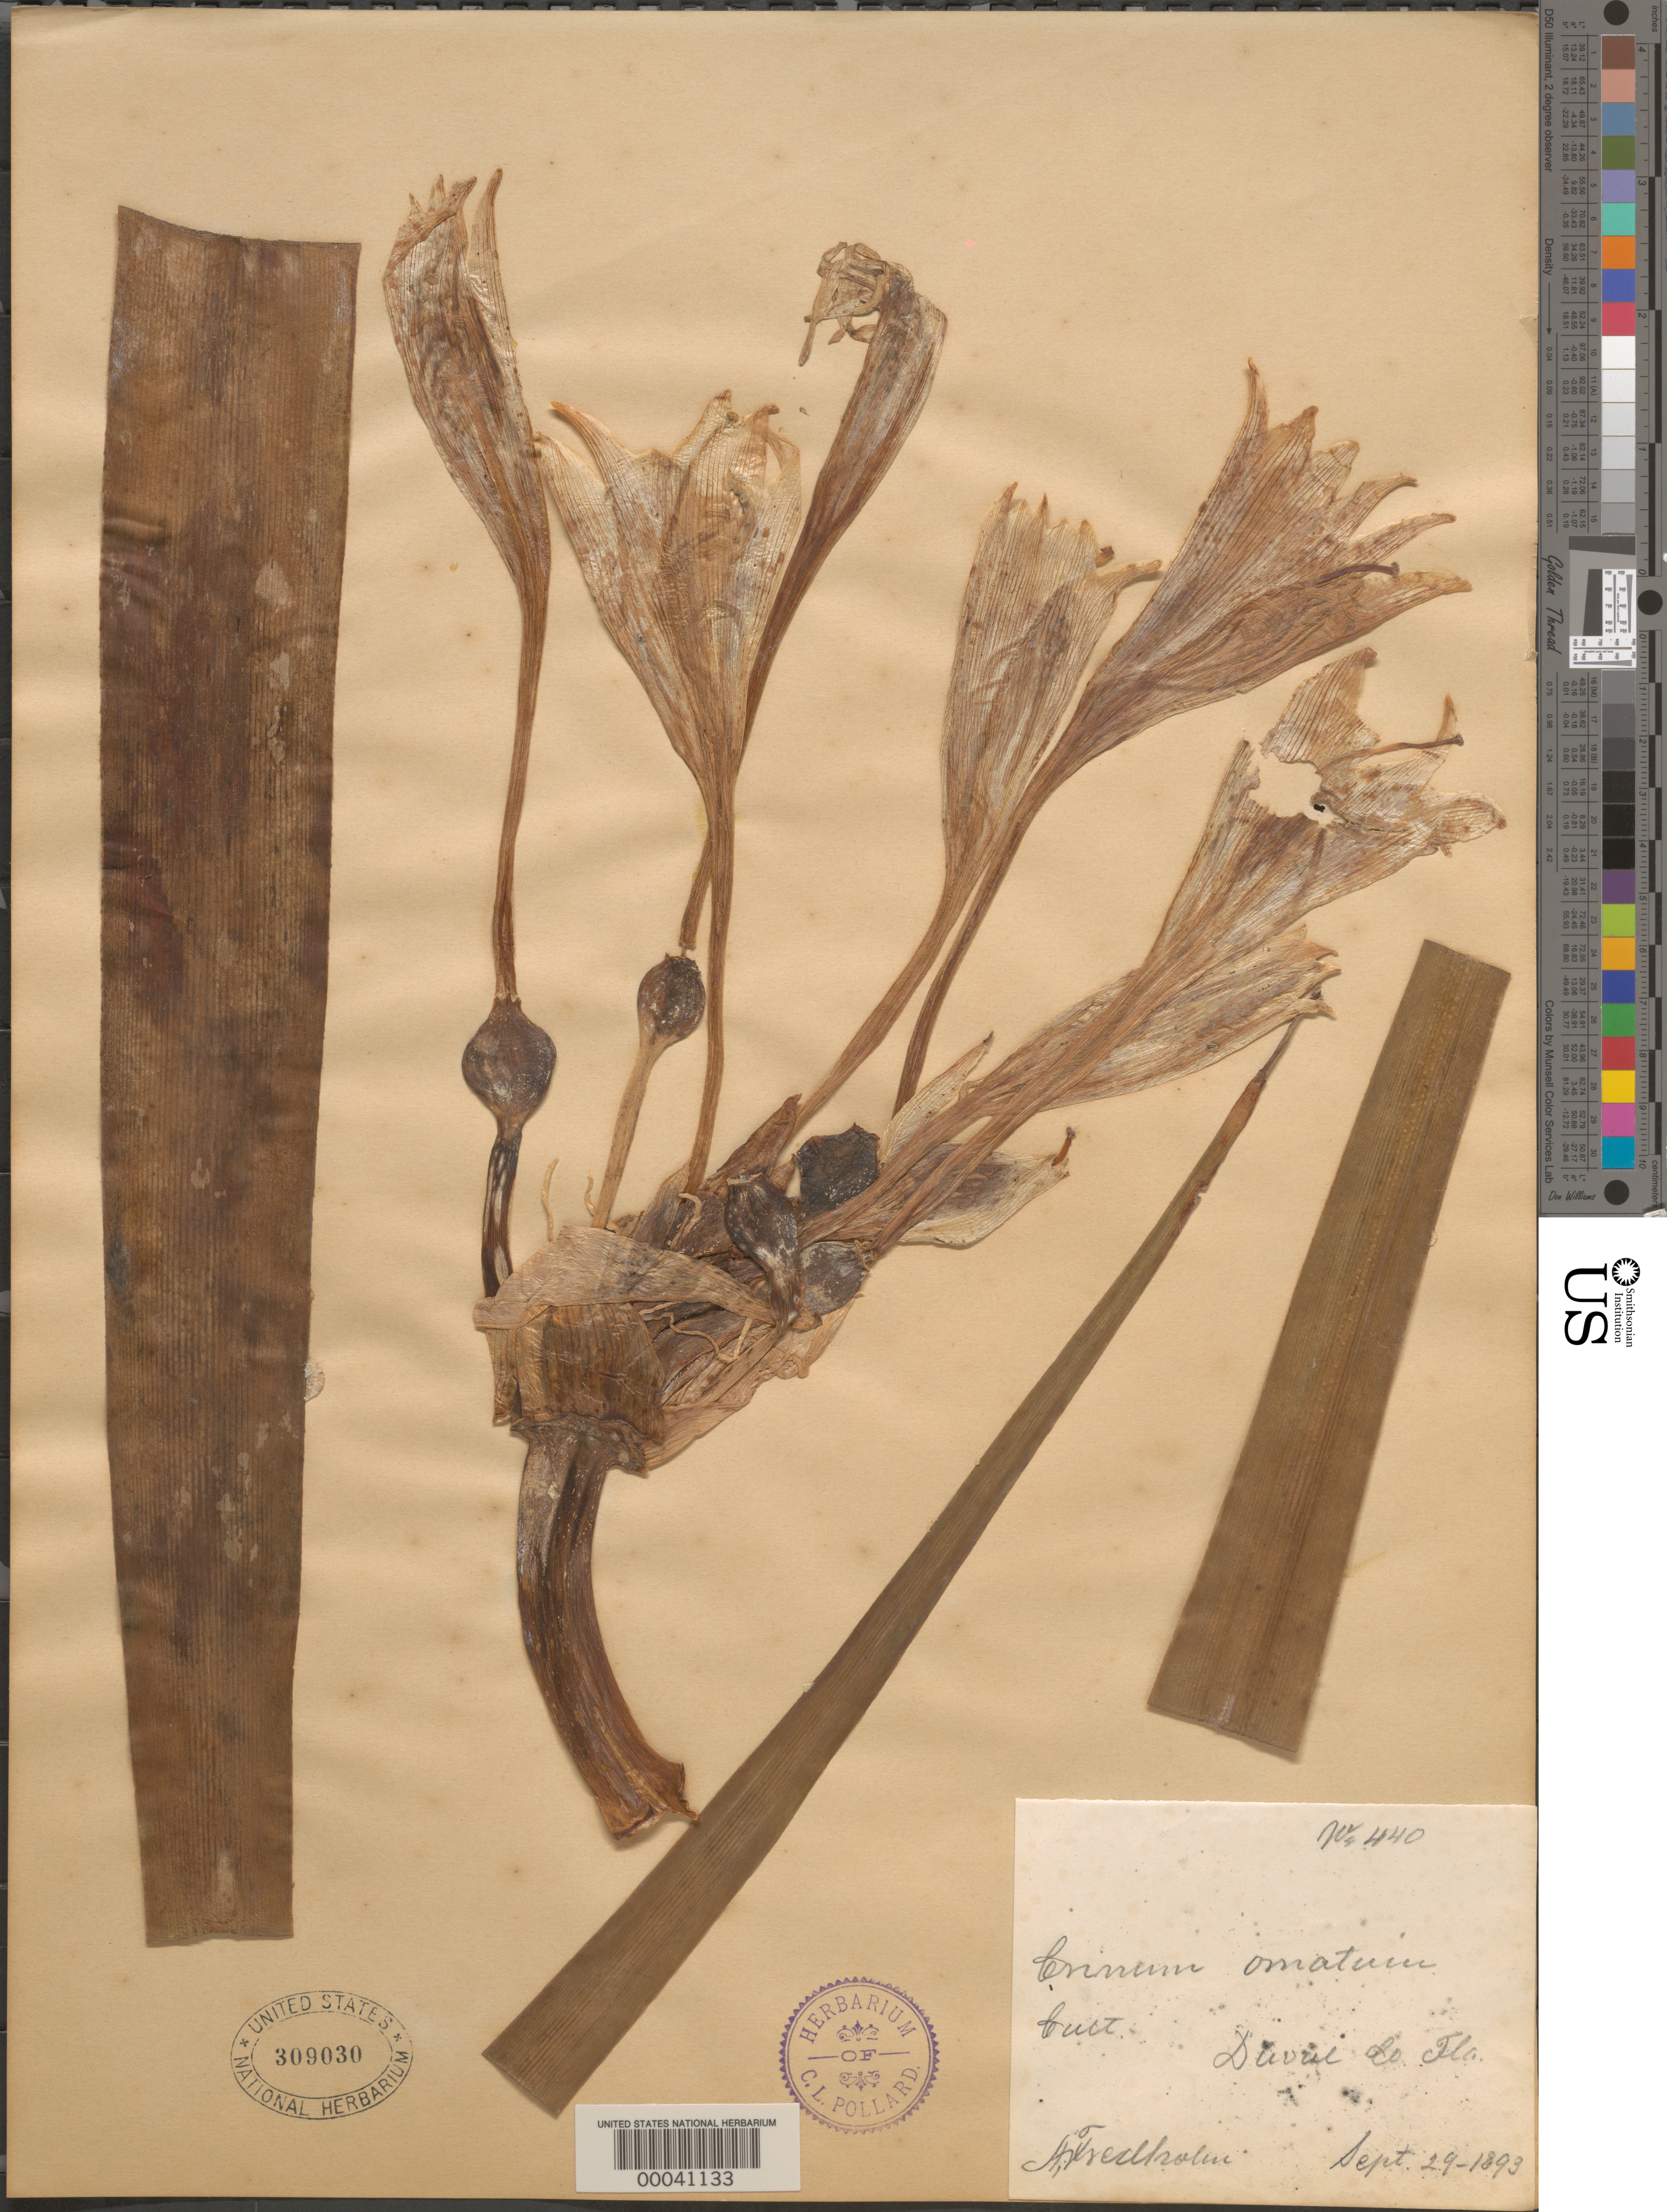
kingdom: Plantae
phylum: Tracheophyta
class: Liliopsida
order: Asparagales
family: Amaryllidaceae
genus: Crinum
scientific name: Crinum ornatum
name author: (Aiton) Herb.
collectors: A. Tredholm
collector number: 440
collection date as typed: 29 Sep 1893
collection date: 1893-09-29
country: United States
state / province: Florida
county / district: Duval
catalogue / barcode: US 309030